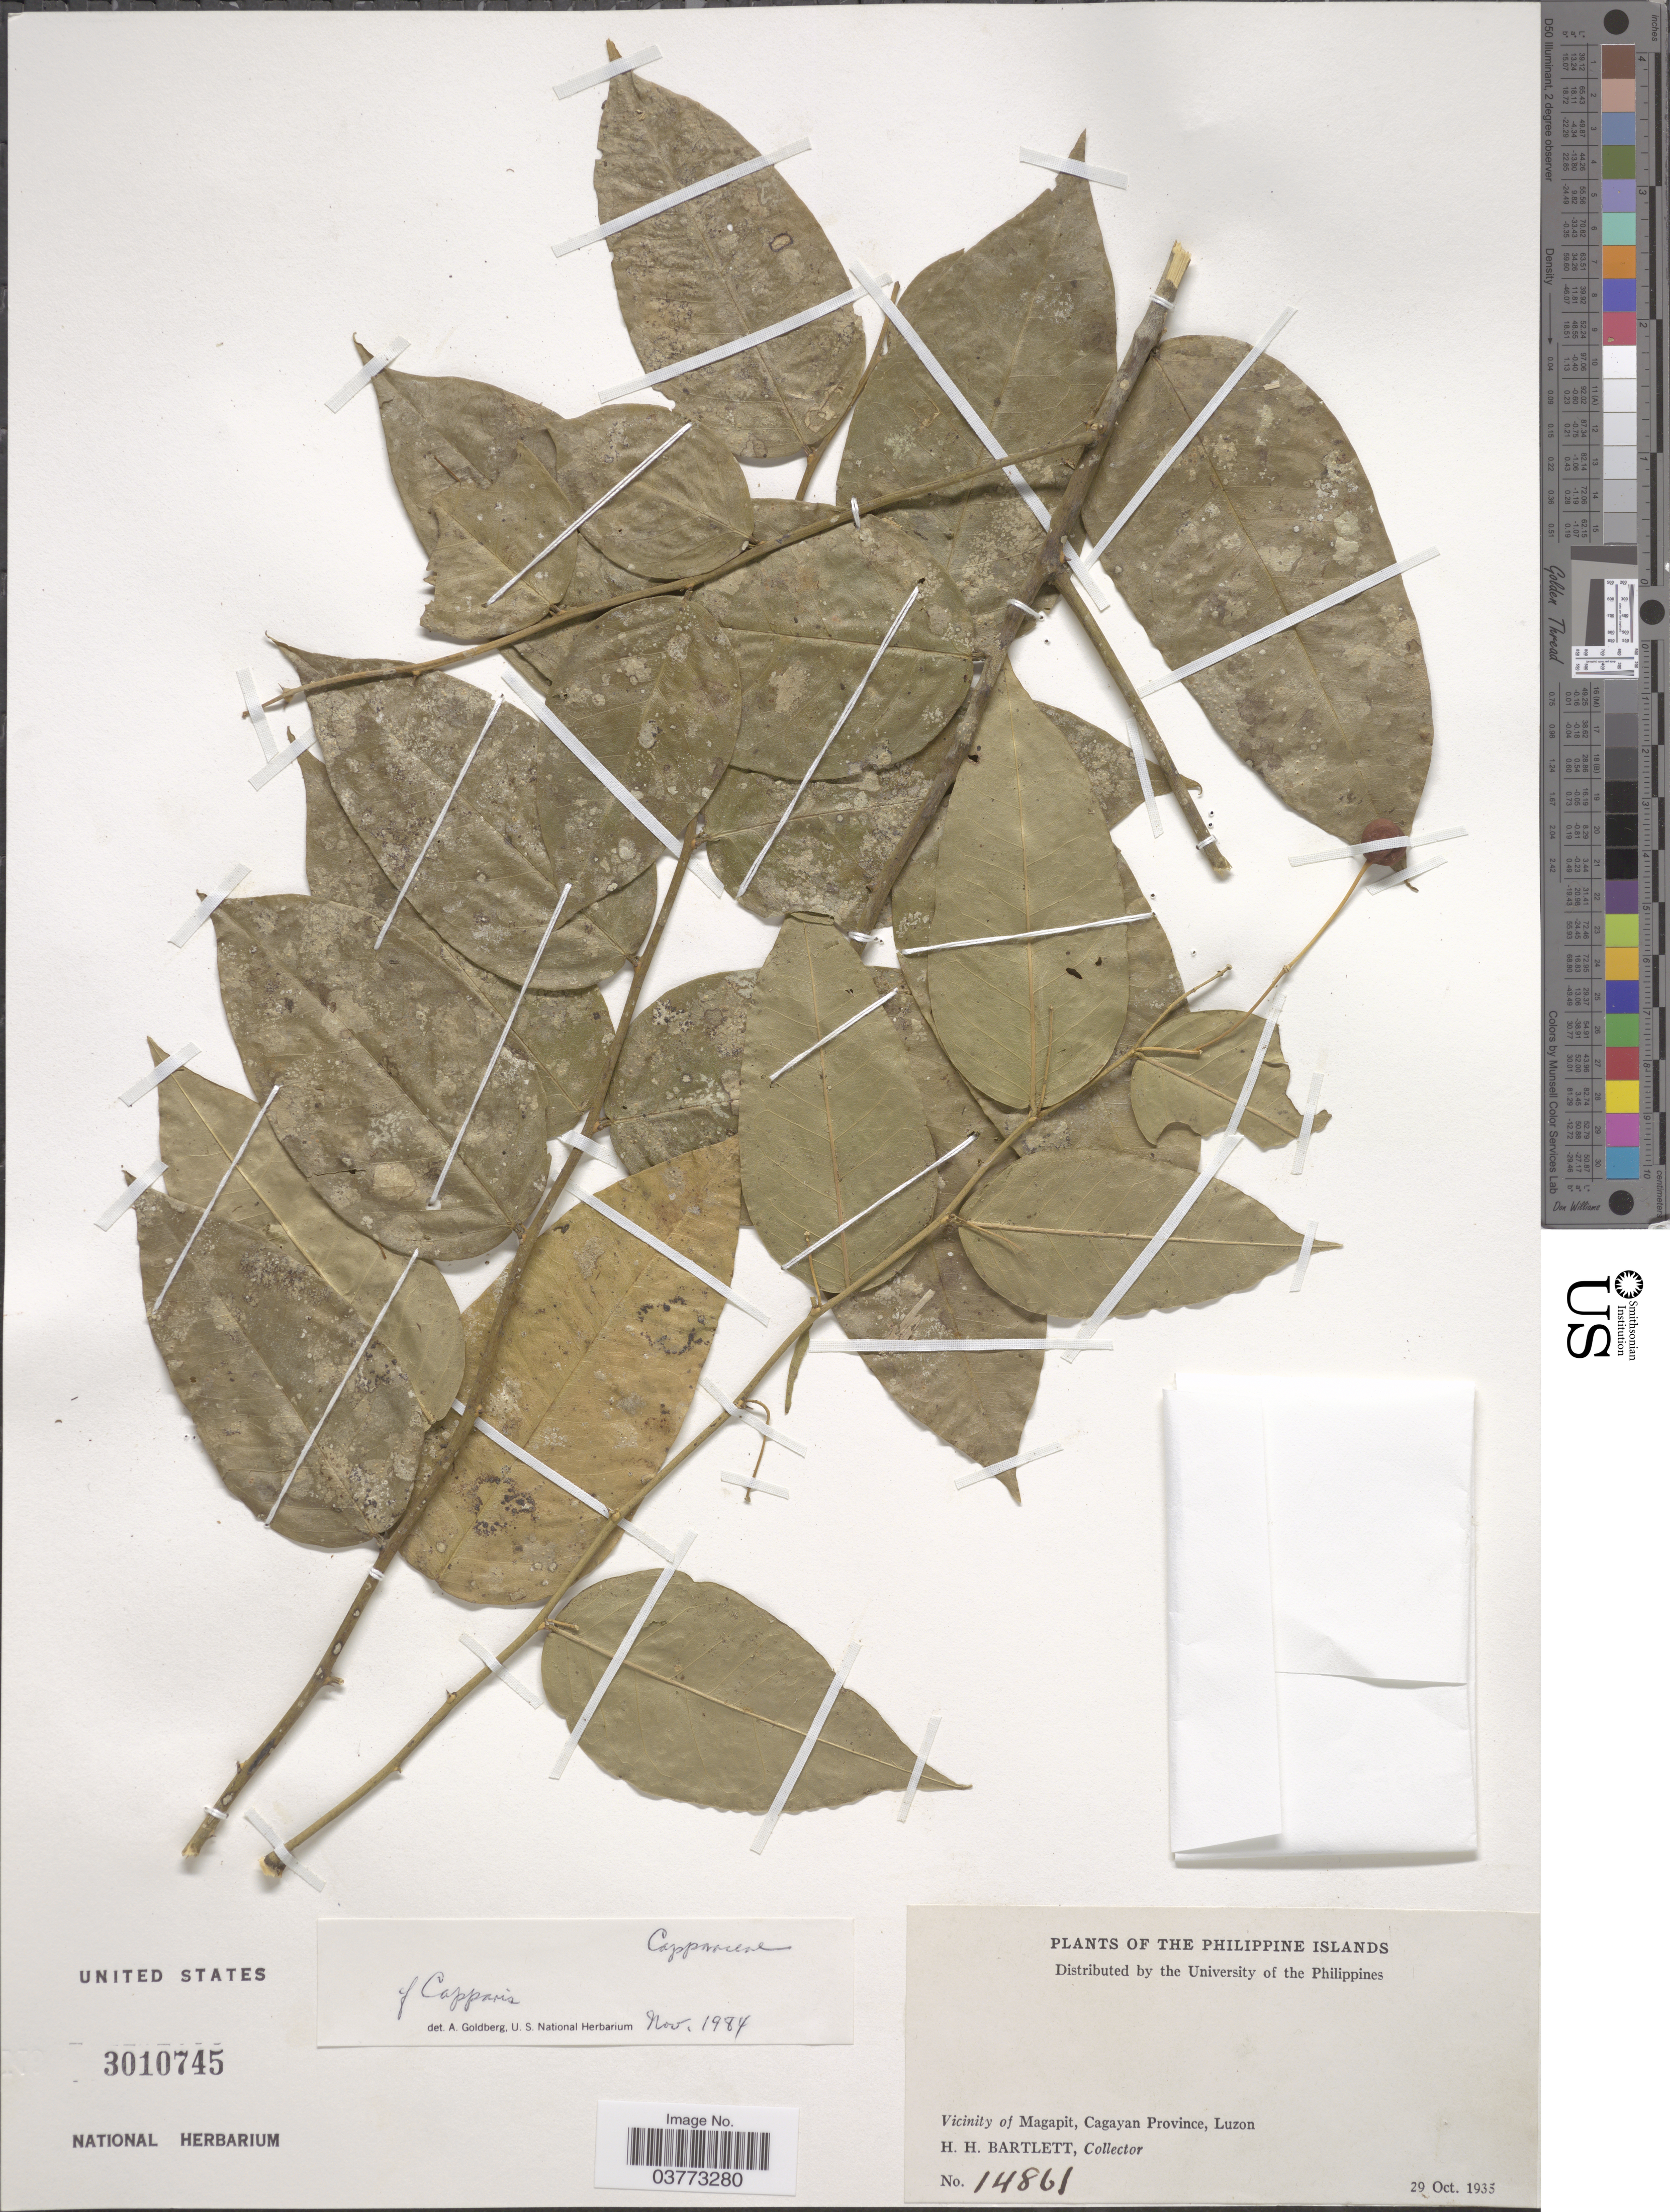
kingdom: Plantae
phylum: Tracheophyta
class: Magnoliopsida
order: Brassicales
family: Capparaceae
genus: Capparis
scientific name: Capparis sp.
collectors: H. H. Bartlett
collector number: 14861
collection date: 1935-10-29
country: Philippines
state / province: Cagayan Valley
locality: The Philippine Islands. Vicinity of Magapit, Cagayan Province, Luzon.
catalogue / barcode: US 3010745